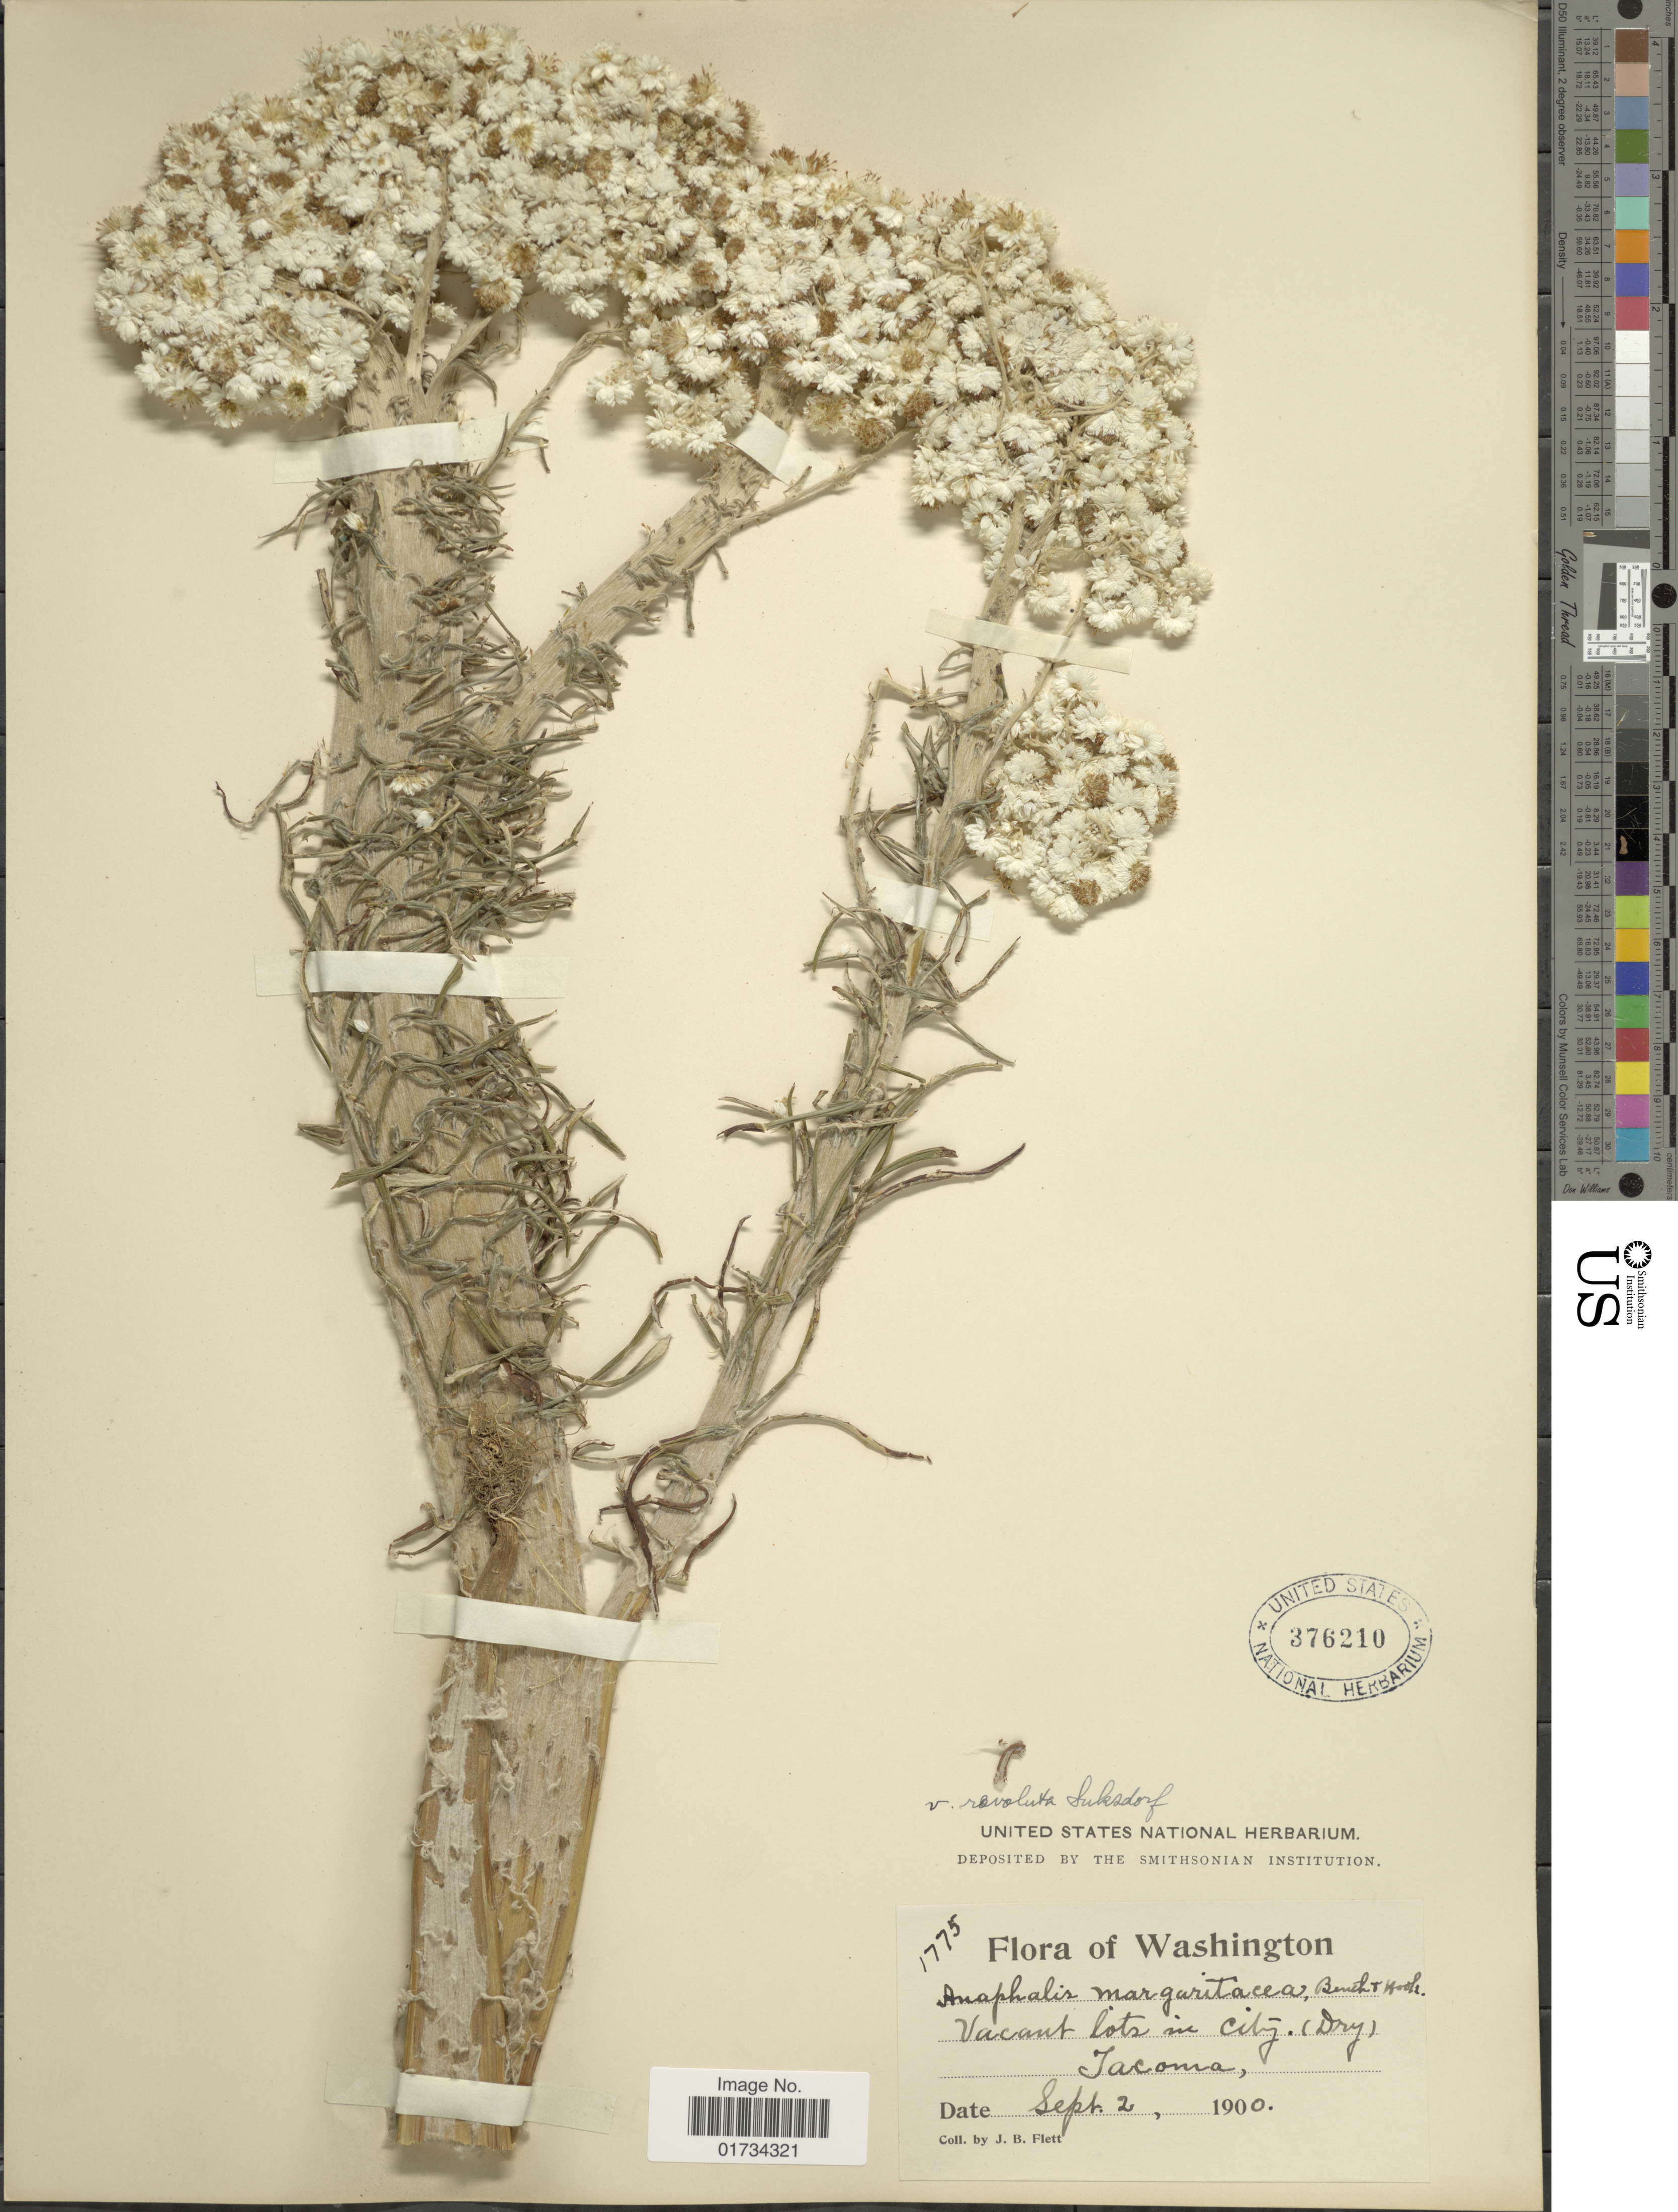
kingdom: Plantae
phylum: Tracheophyta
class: Magnoliopsida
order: Asterales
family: Asteraceae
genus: Anaphalis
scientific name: Anaphalis subalpina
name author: (A. Gray) Rydb.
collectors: J. Flett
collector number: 1775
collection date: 1900-09-02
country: United States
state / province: Washington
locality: Washington, Vacant lots in city. Jacona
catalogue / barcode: US 376210